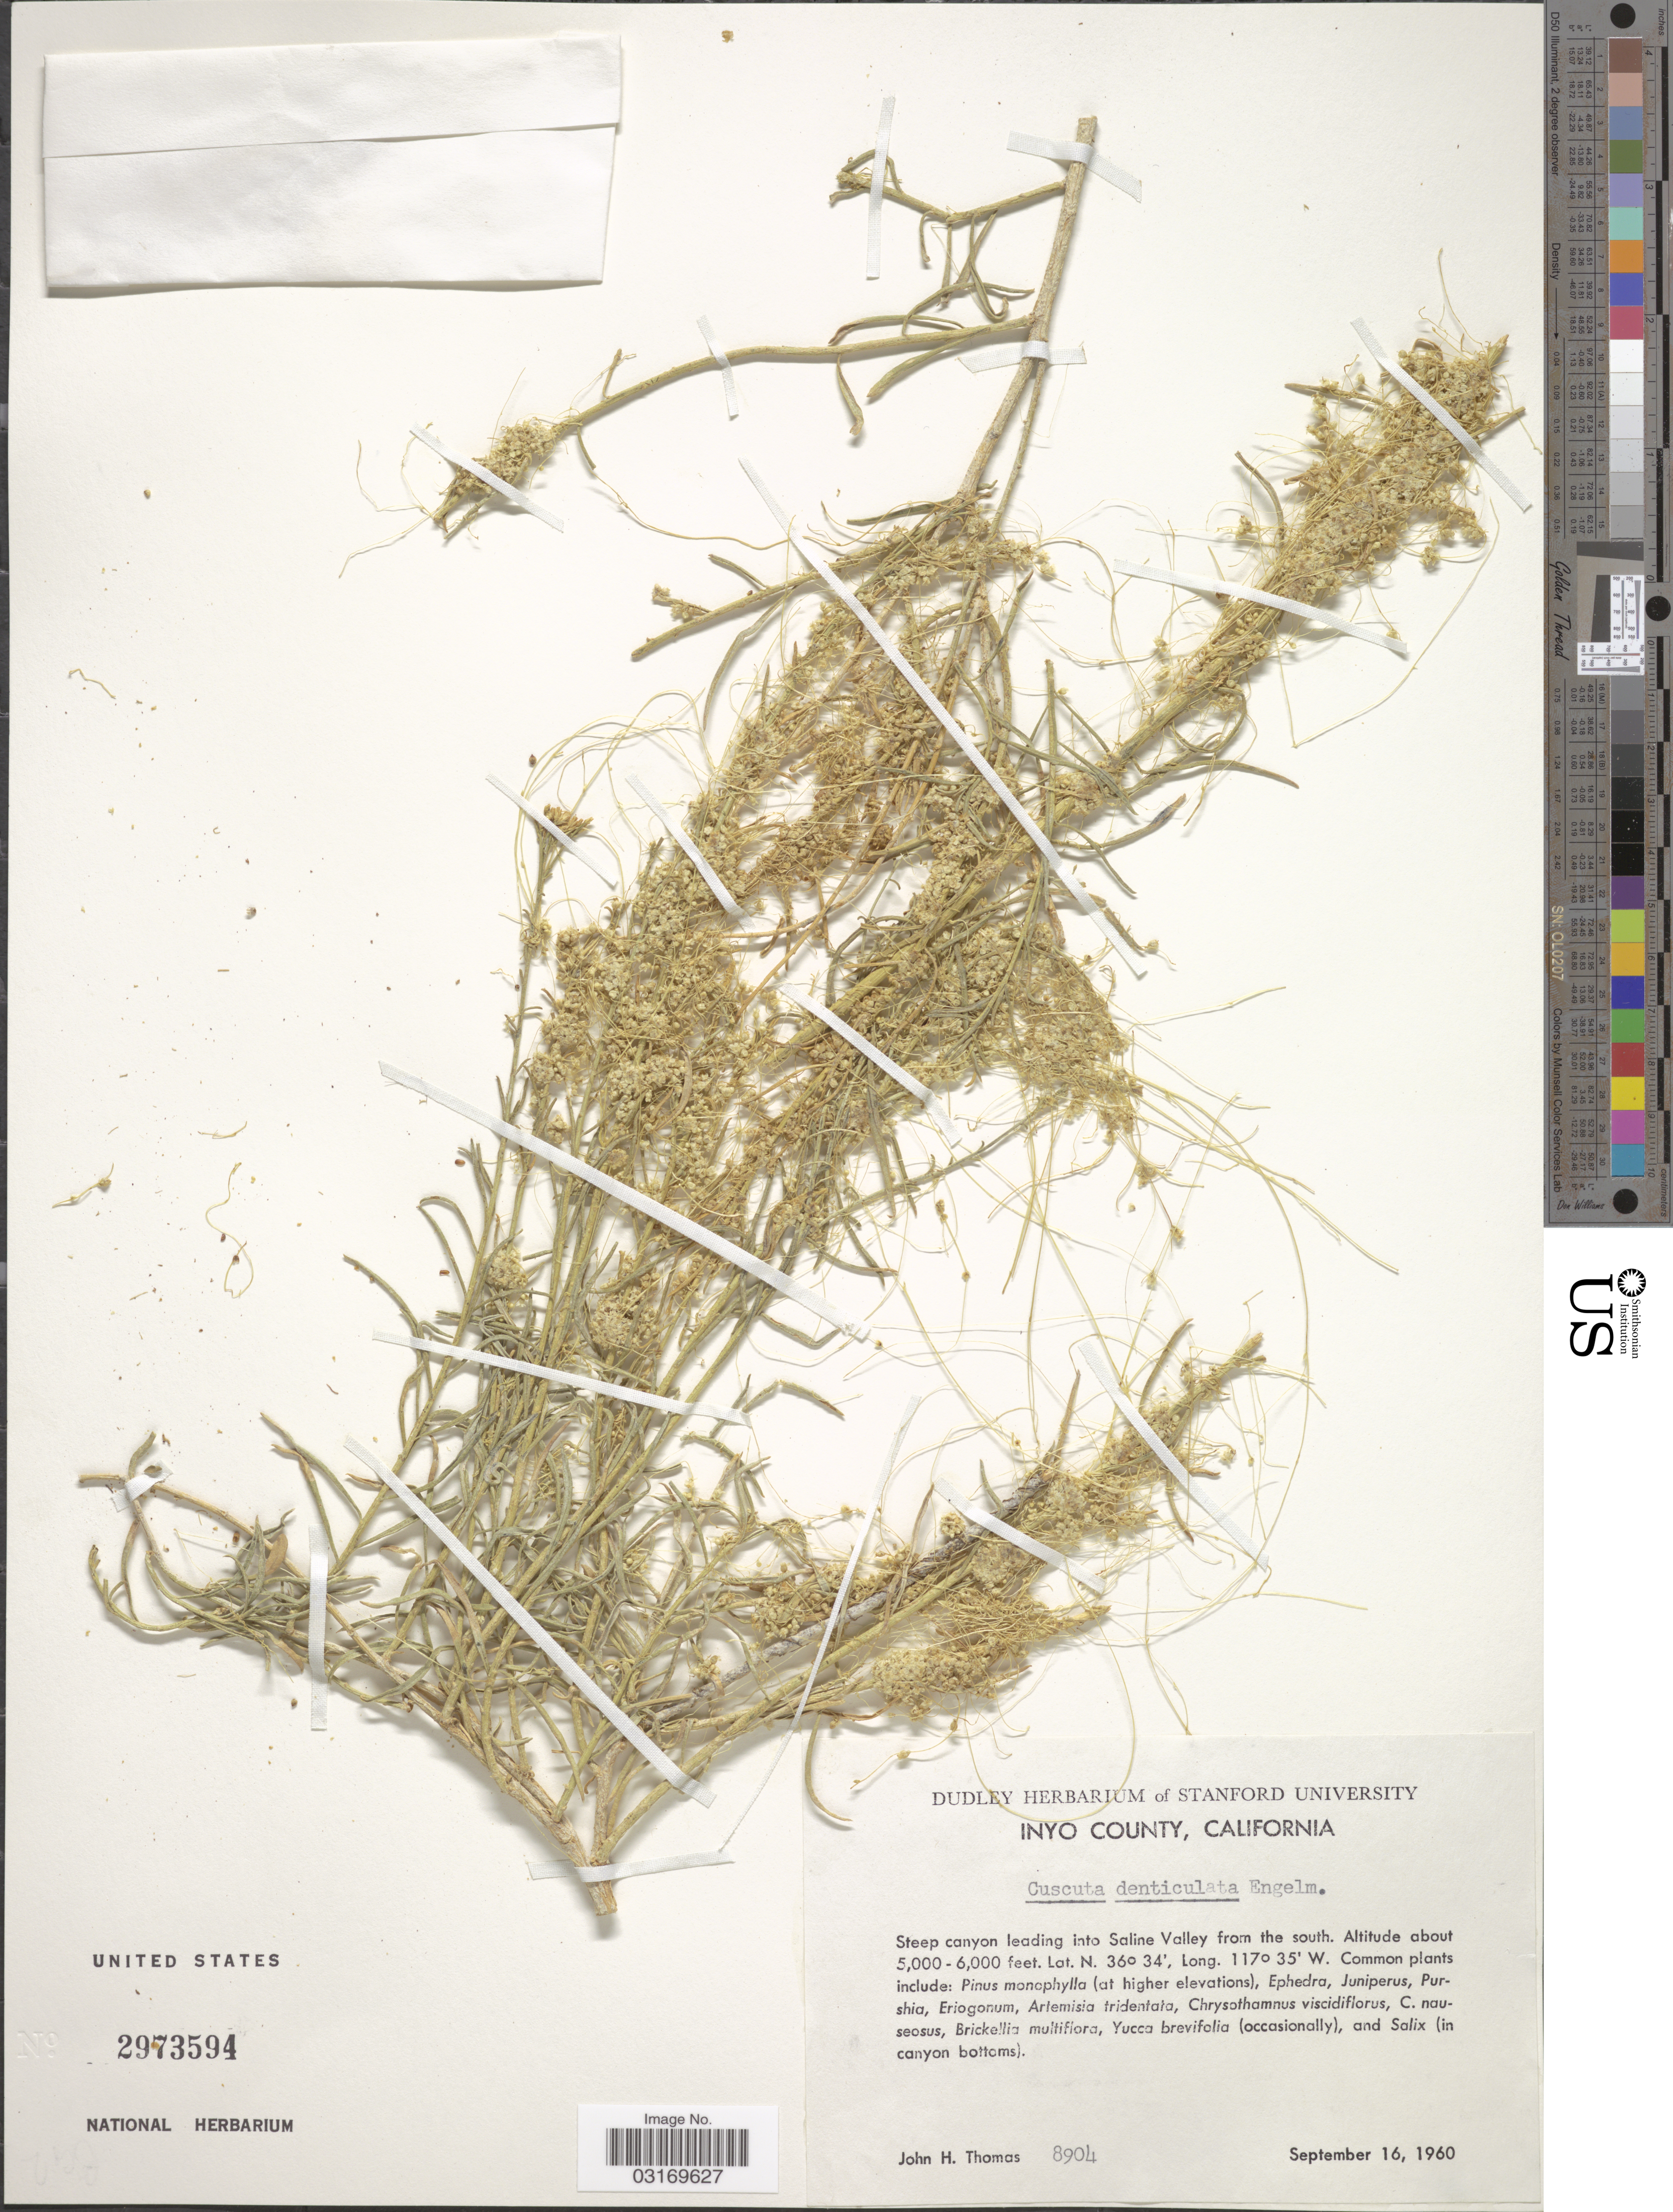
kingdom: Plantae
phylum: Tracheophyta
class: Magnoliopsida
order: Solanales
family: Convolvulaceae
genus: Cuscuta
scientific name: Cuscuta denticulata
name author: Engelm.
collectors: J. H. Thomas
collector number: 8904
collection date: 1960-09-16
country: United States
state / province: California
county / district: Inyo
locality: Inyo County. Steep canyon leading into Saline Valley from the south.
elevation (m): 1524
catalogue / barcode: US 2973594